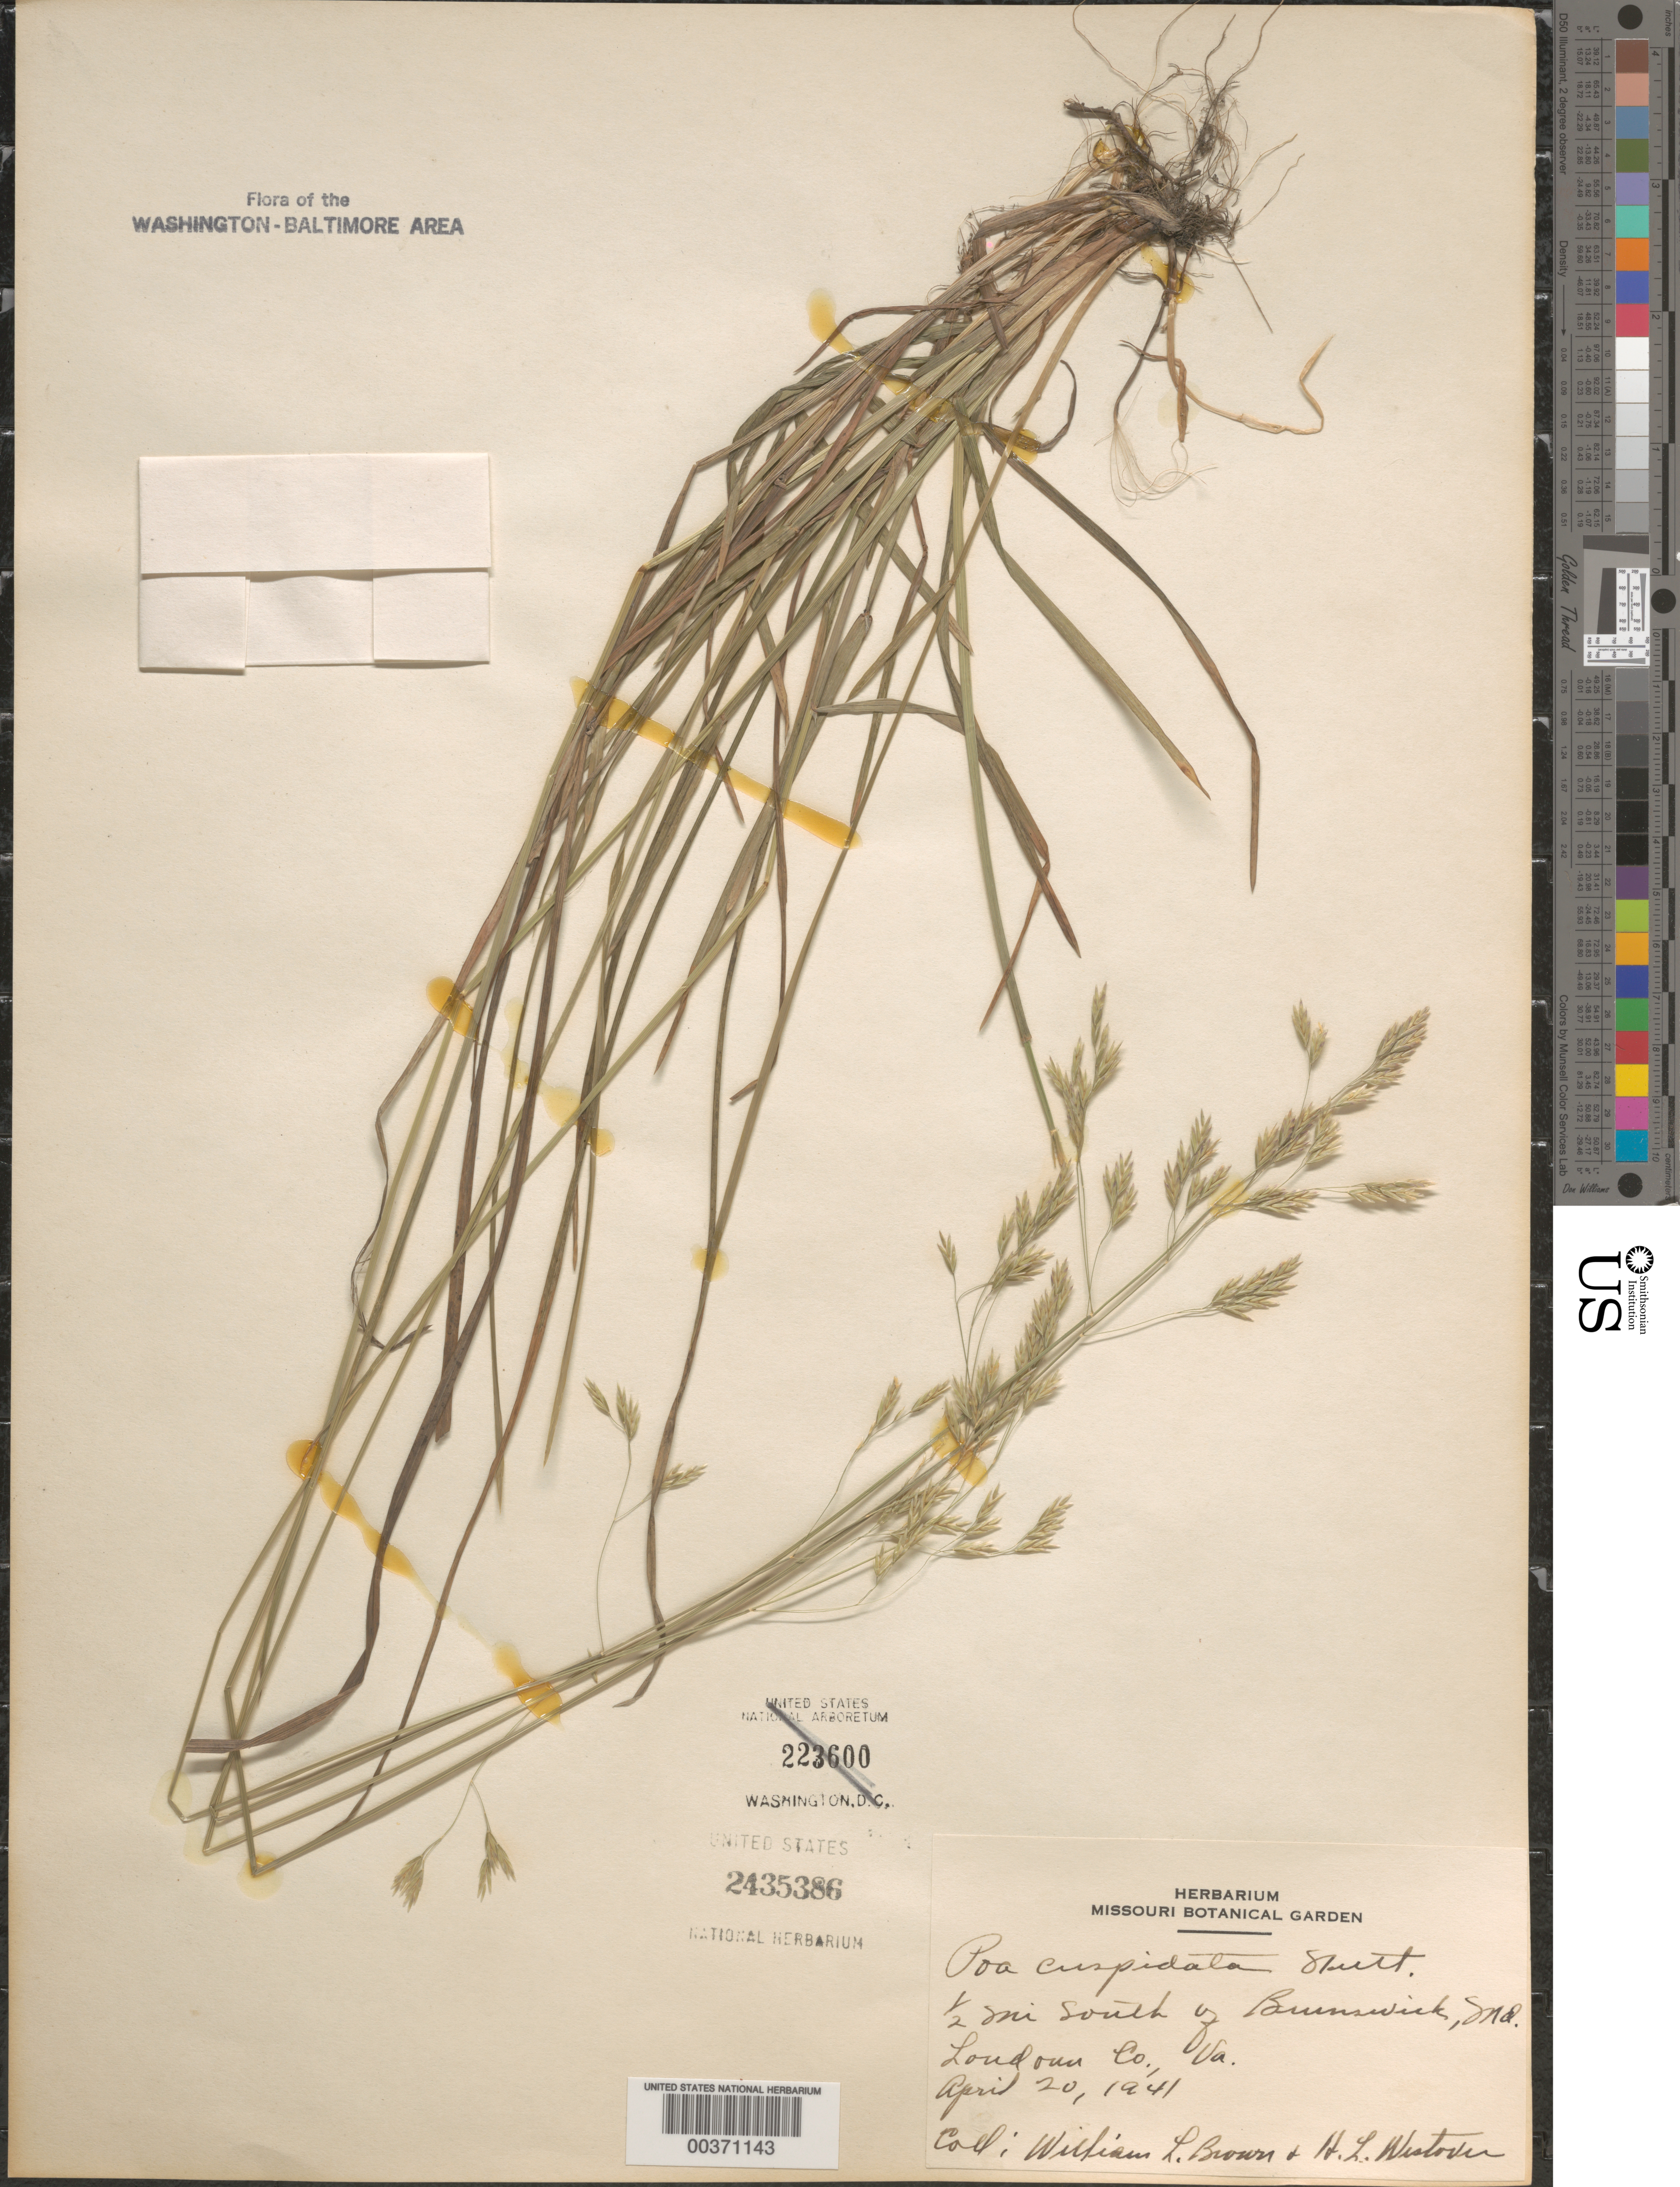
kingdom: Plantae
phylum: Tracheophyta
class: Liliopsida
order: Poales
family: Poaceae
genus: Poa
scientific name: Poa cuspidata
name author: Nutt.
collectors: W. L. Brown & H. Westover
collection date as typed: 20 Apr 1941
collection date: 1941-04-20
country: United States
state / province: Virginia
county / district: Loudoun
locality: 1/2 Mile S of Brunswick (MD) C. and O. Canal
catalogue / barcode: US 2435386